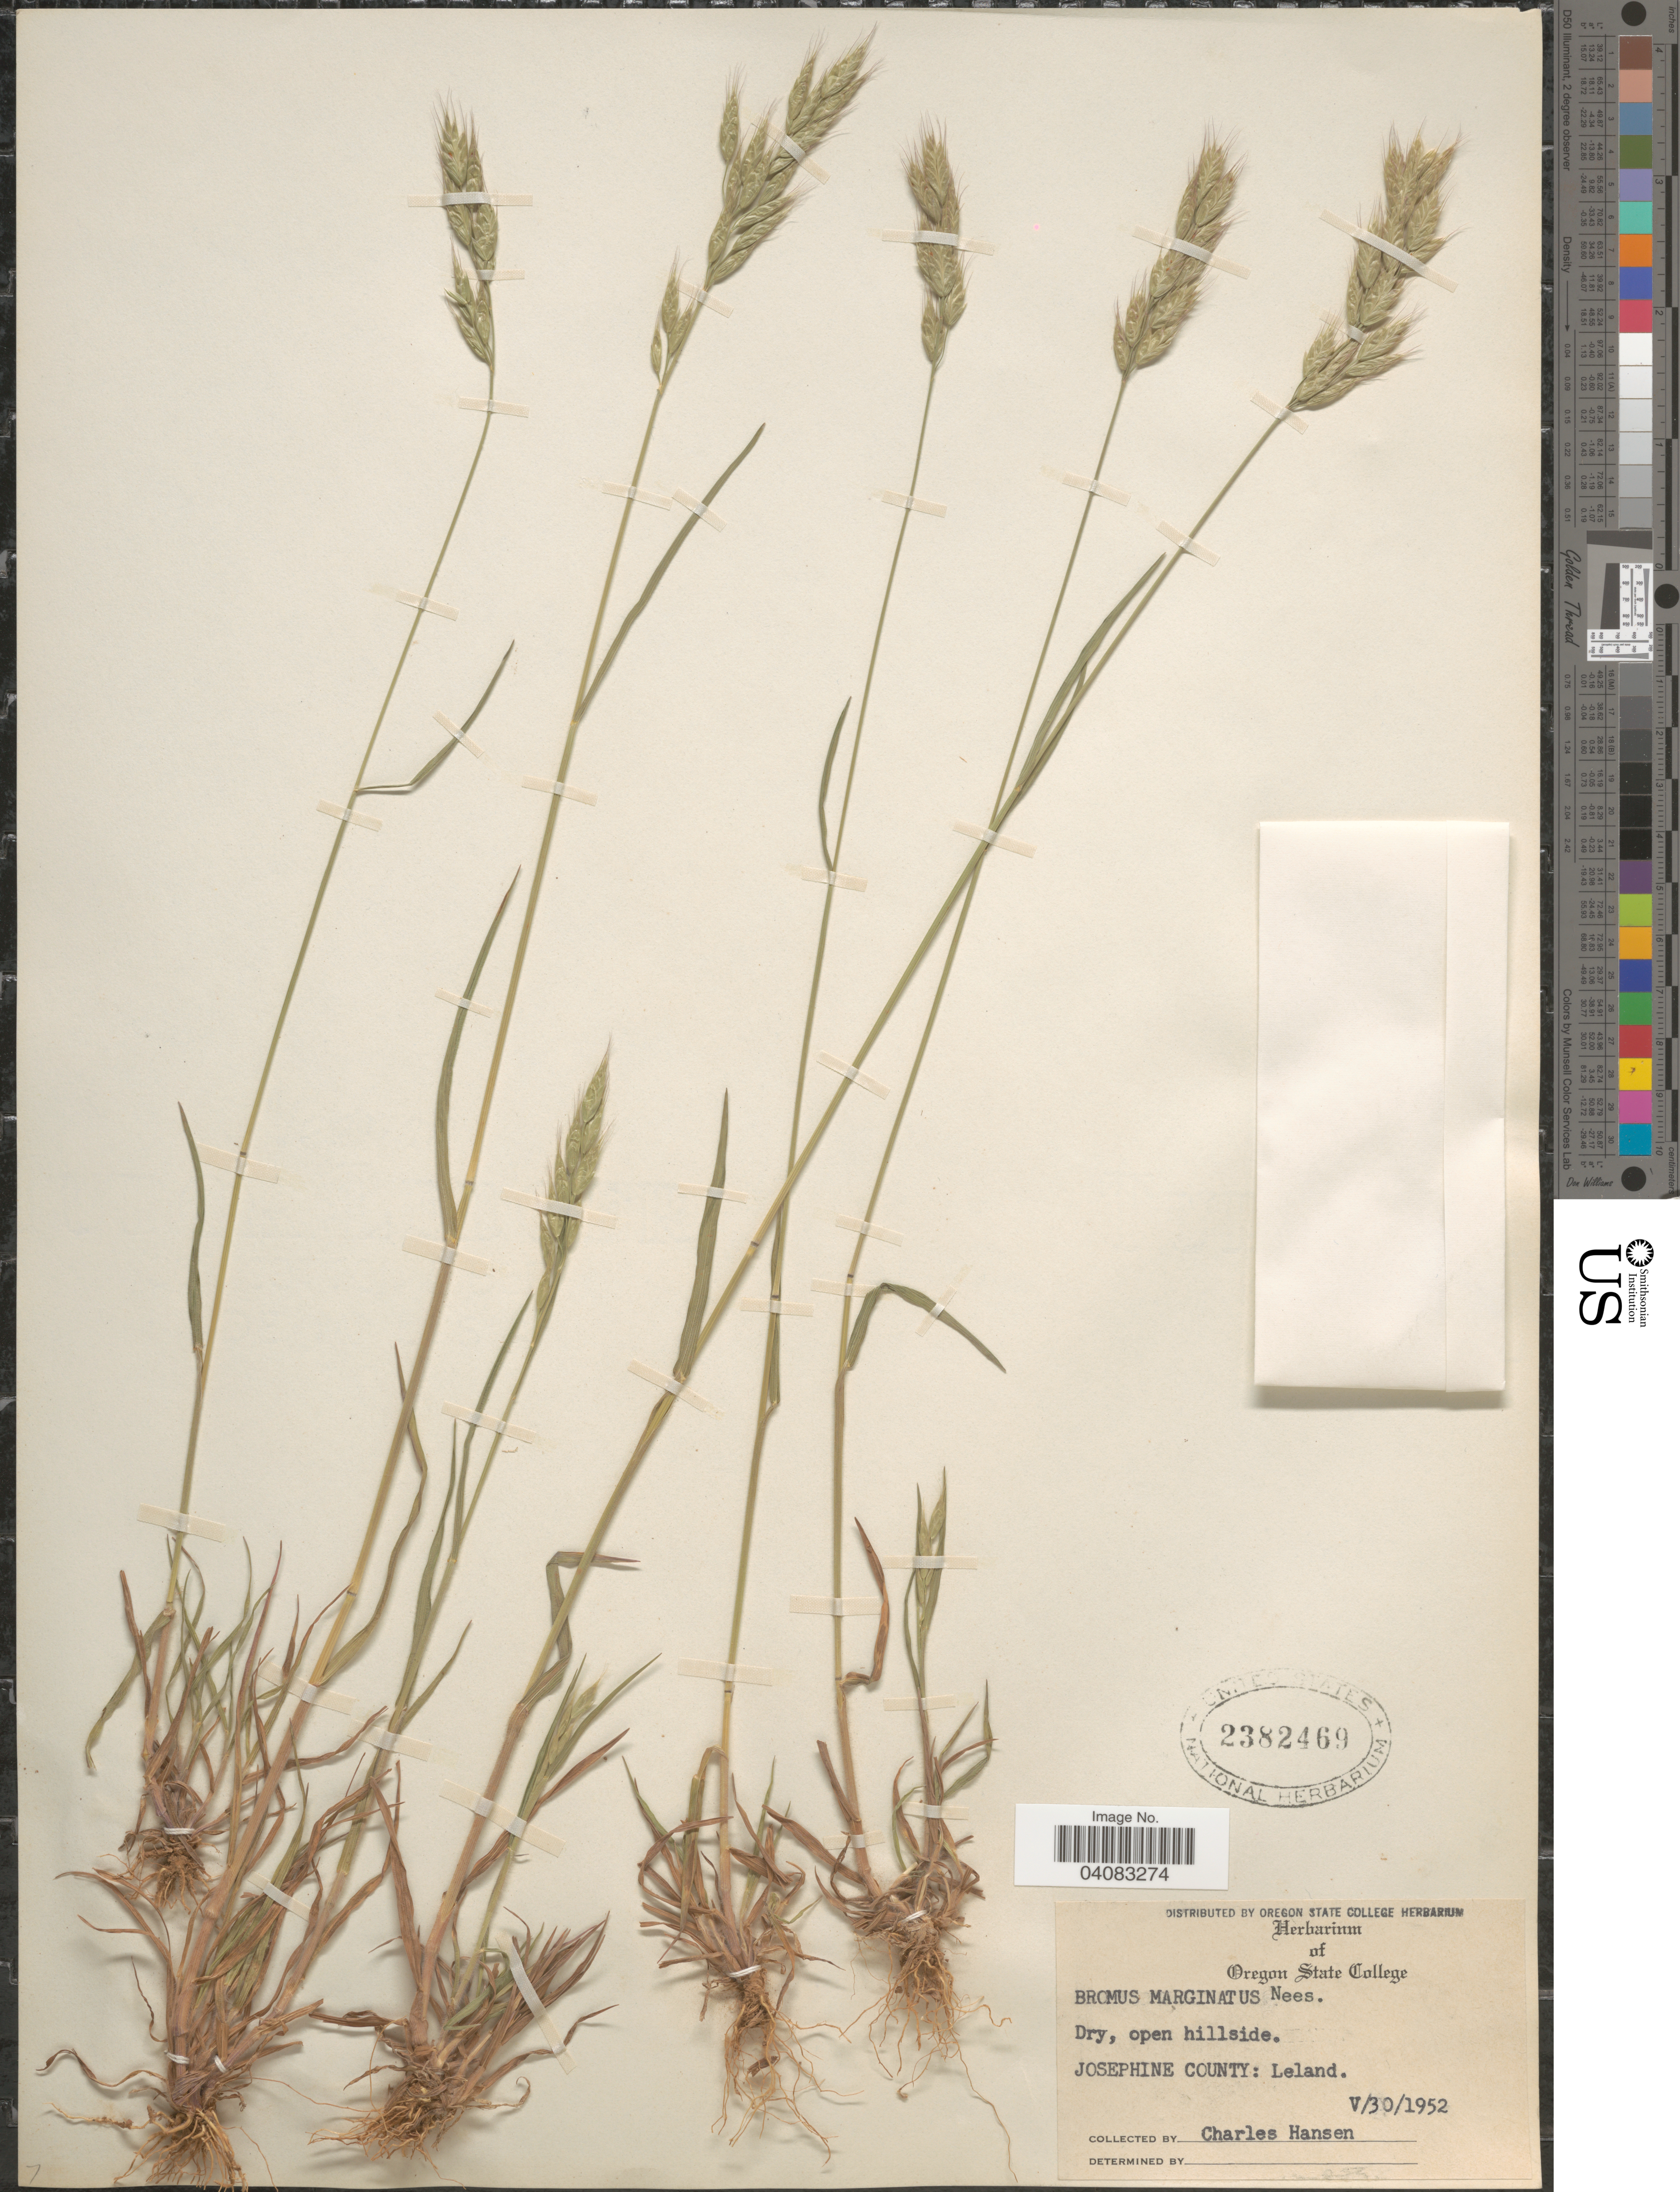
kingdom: Plantae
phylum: Tracheophyta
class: Liliopsida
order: Poales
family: Poaceae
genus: Bromus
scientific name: Bromus marginatus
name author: Nees ex Steud.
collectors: C. Hansen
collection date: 1952-05-30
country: United States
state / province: Oregon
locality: Dry, open hillside. Josephine County: Leland.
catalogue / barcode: US 2382469